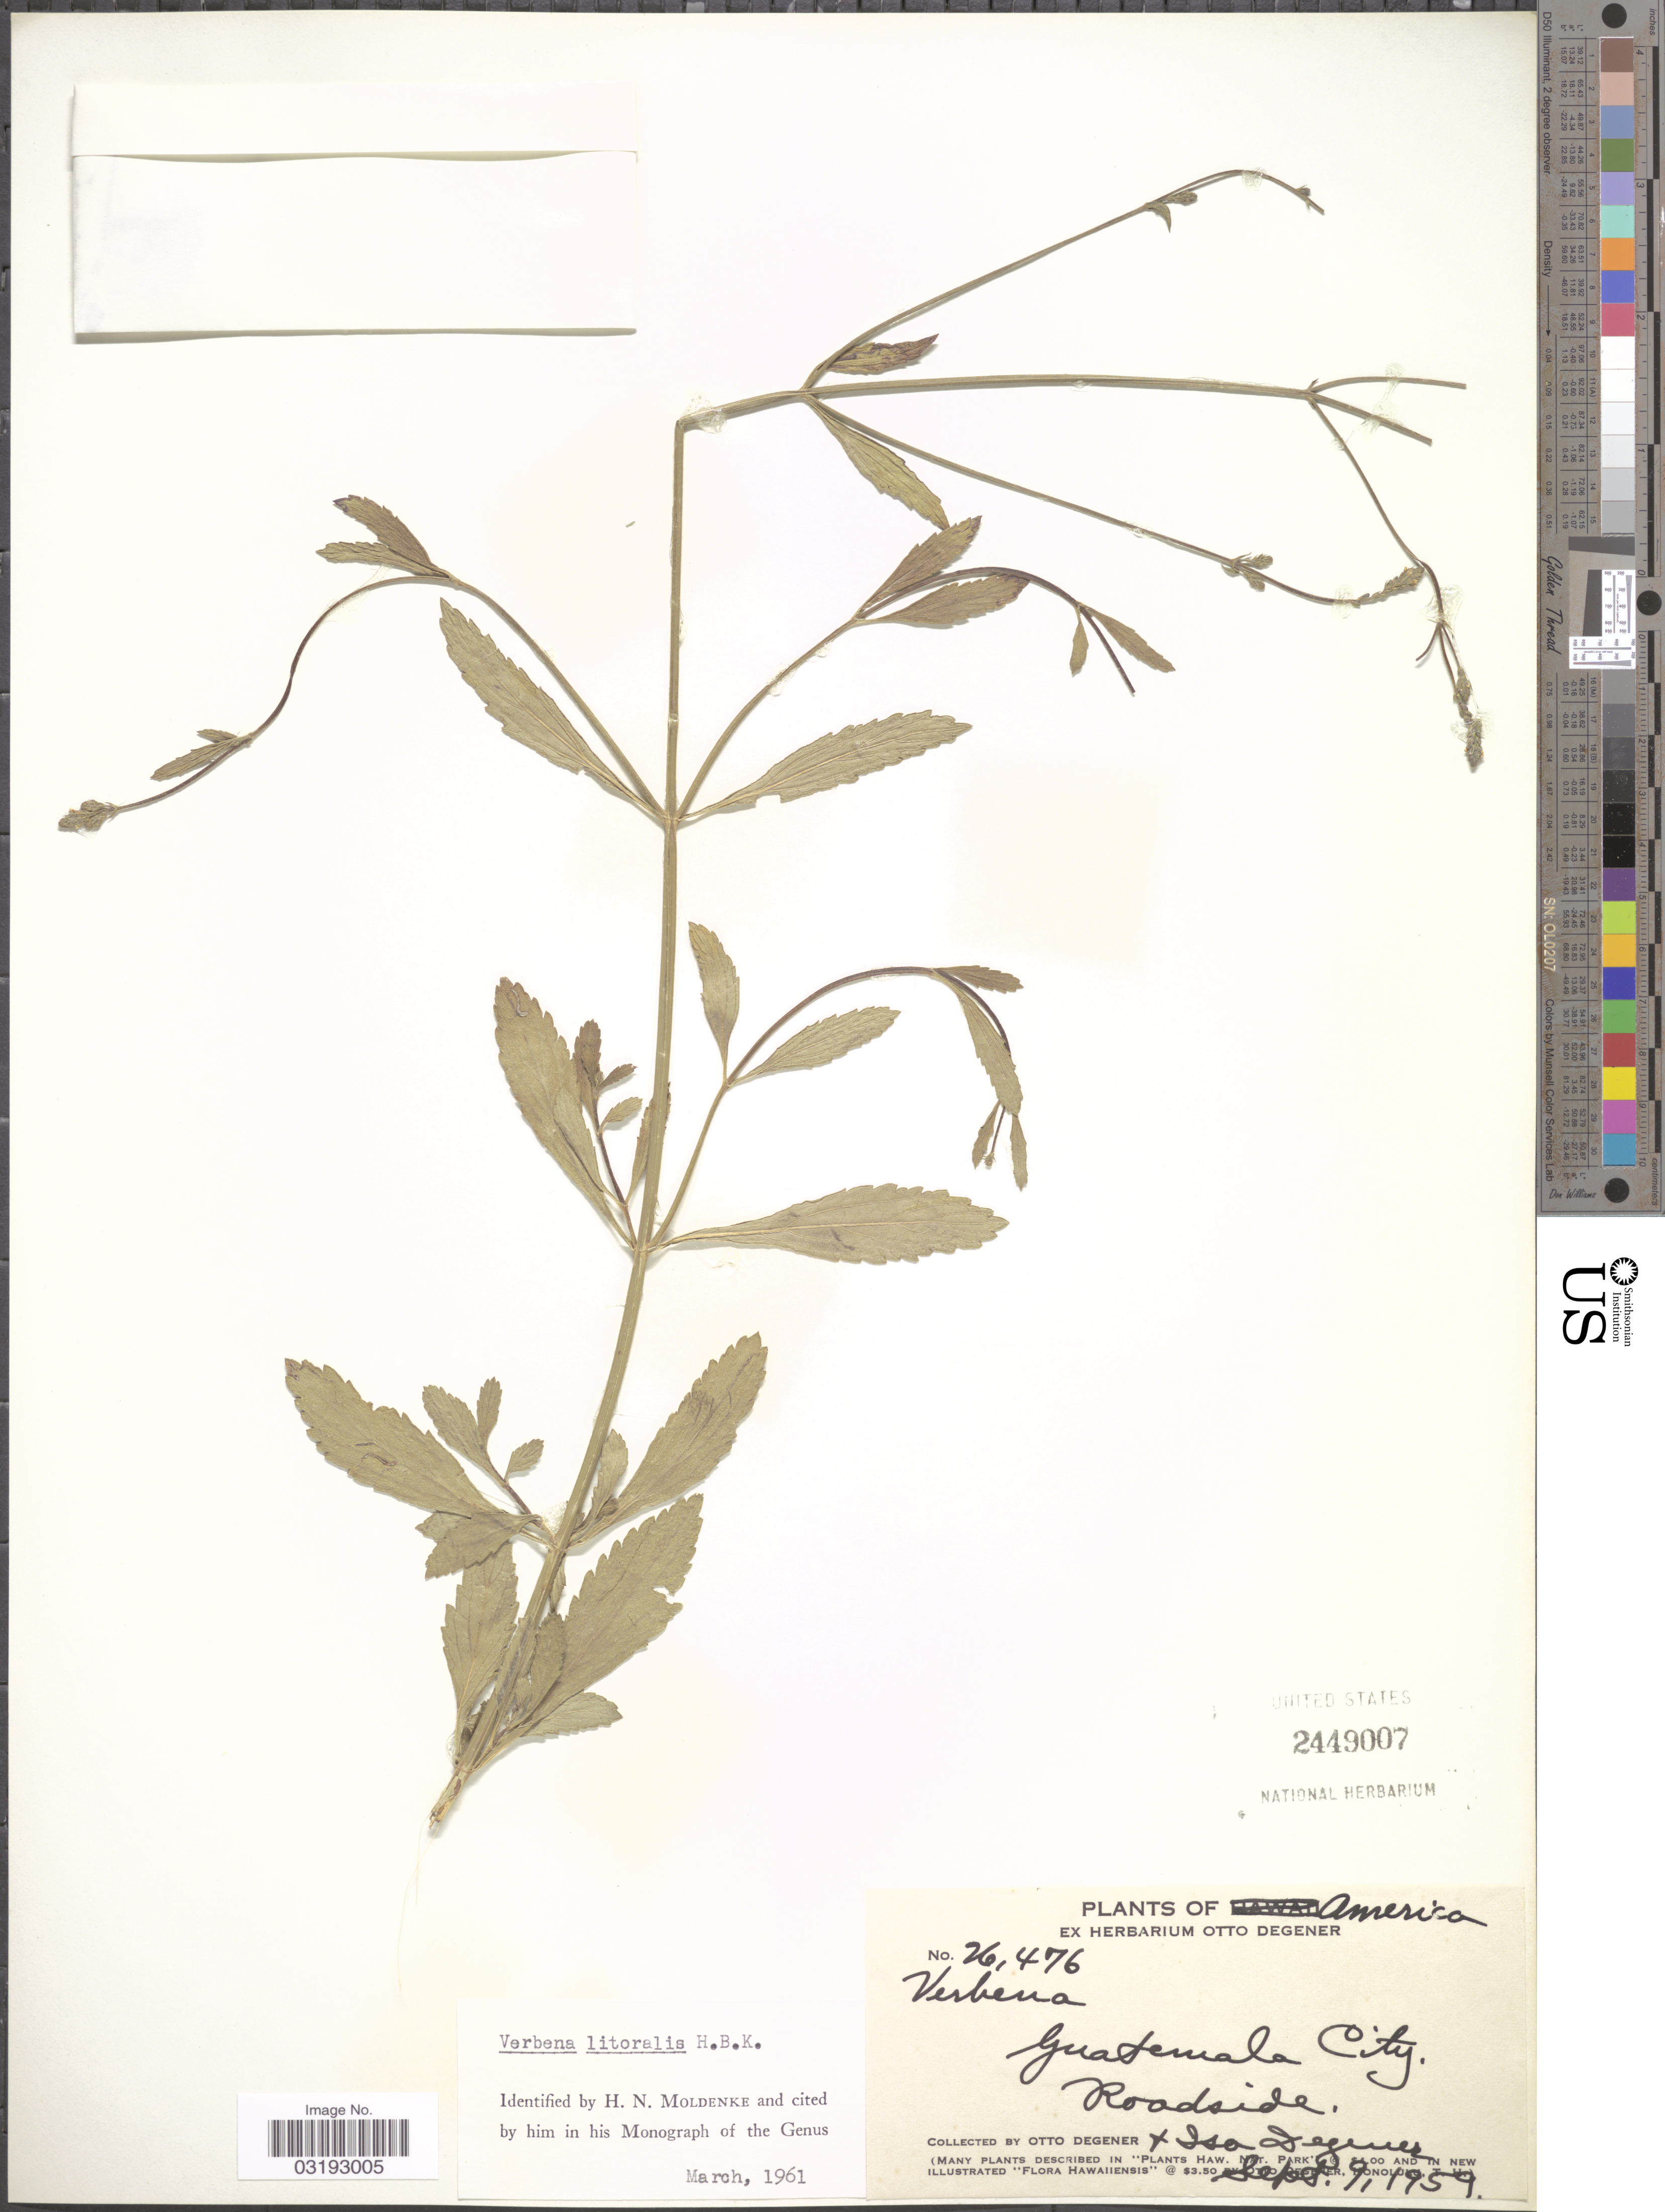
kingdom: Plantae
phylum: Tracheophyta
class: Magnoliopsida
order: Lamiales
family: Verbenaceae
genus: Verbena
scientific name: Verbena litoralis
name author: Kunth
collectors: O. Degener & I. Degener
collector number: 26474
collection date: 1959-09-09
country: Guatemala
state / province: Guatemala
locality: Guatemala City. Roadside.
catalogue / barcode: US 2449007